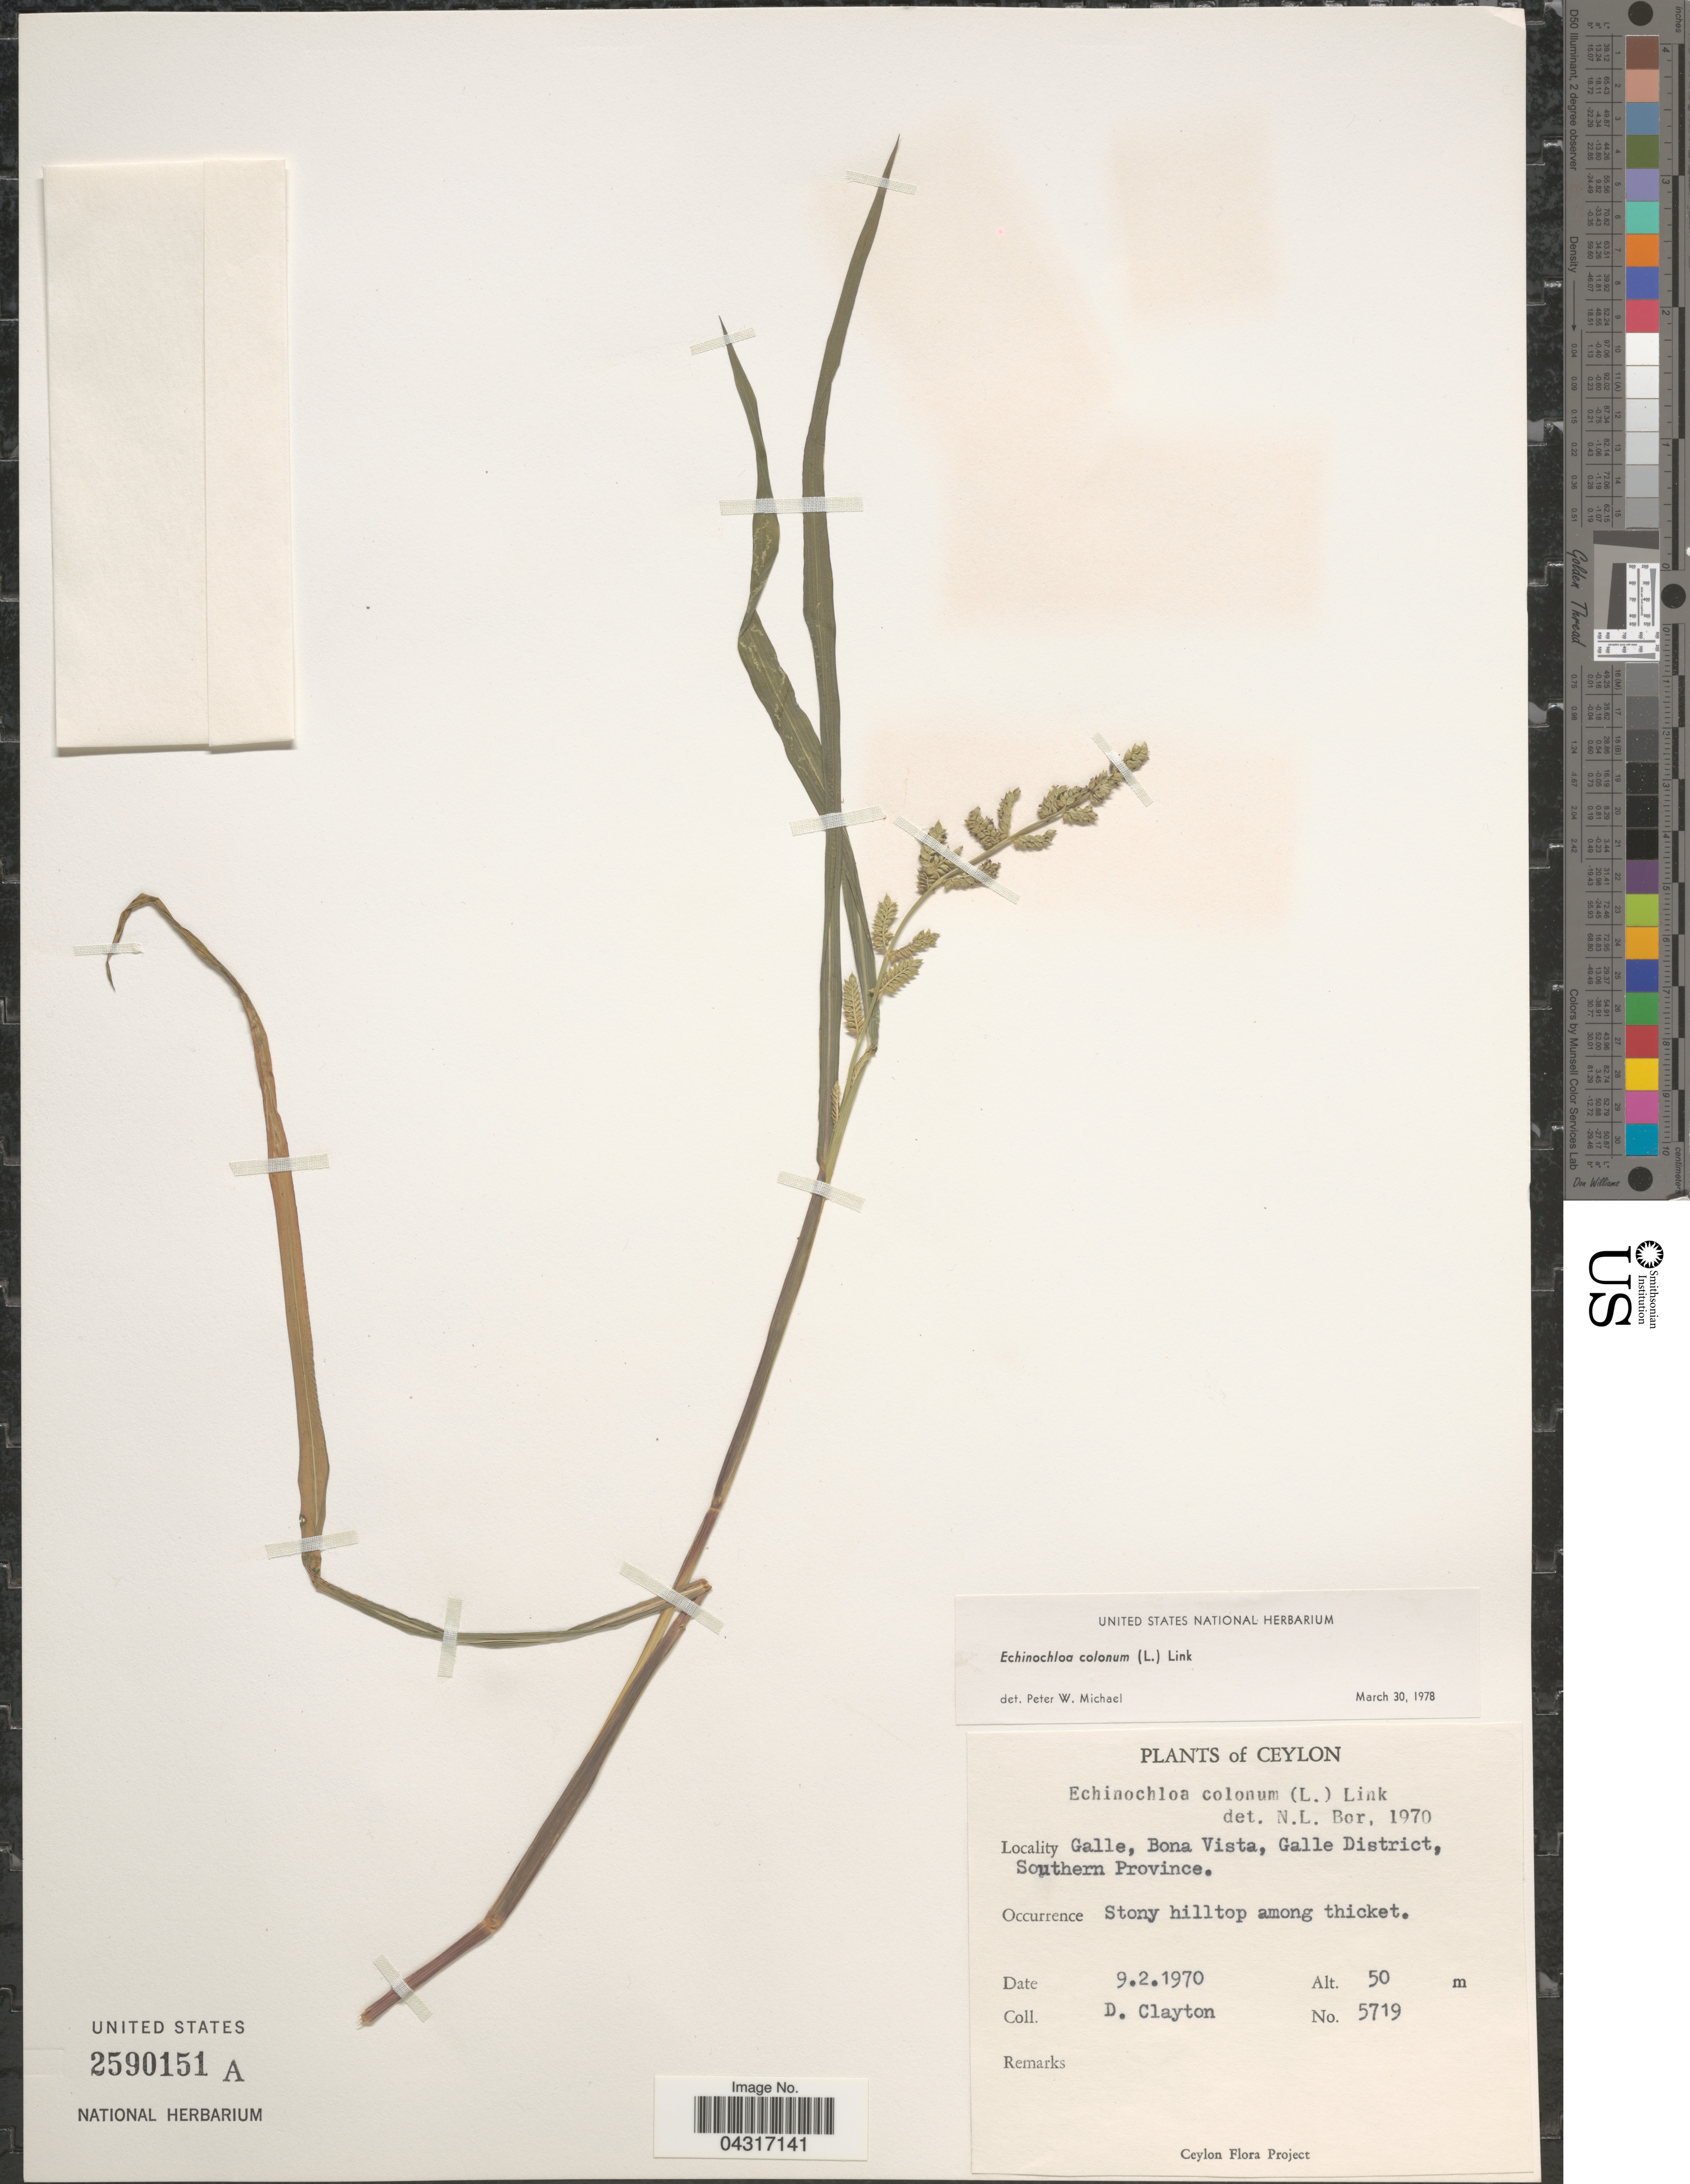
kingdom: Plantae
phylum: Tracheophyta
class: Liliopsida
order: Poales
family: Poaceae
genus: Echinochloa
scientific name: Echinochloa colona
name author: (L.) Link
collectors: D. Clayton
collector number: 5719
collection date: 1970-02-09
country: Sri Lanka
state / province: Southern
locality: Ceylon. Galle, Bona Vista, Galle District.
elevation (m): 50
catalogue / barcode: US 2590151A